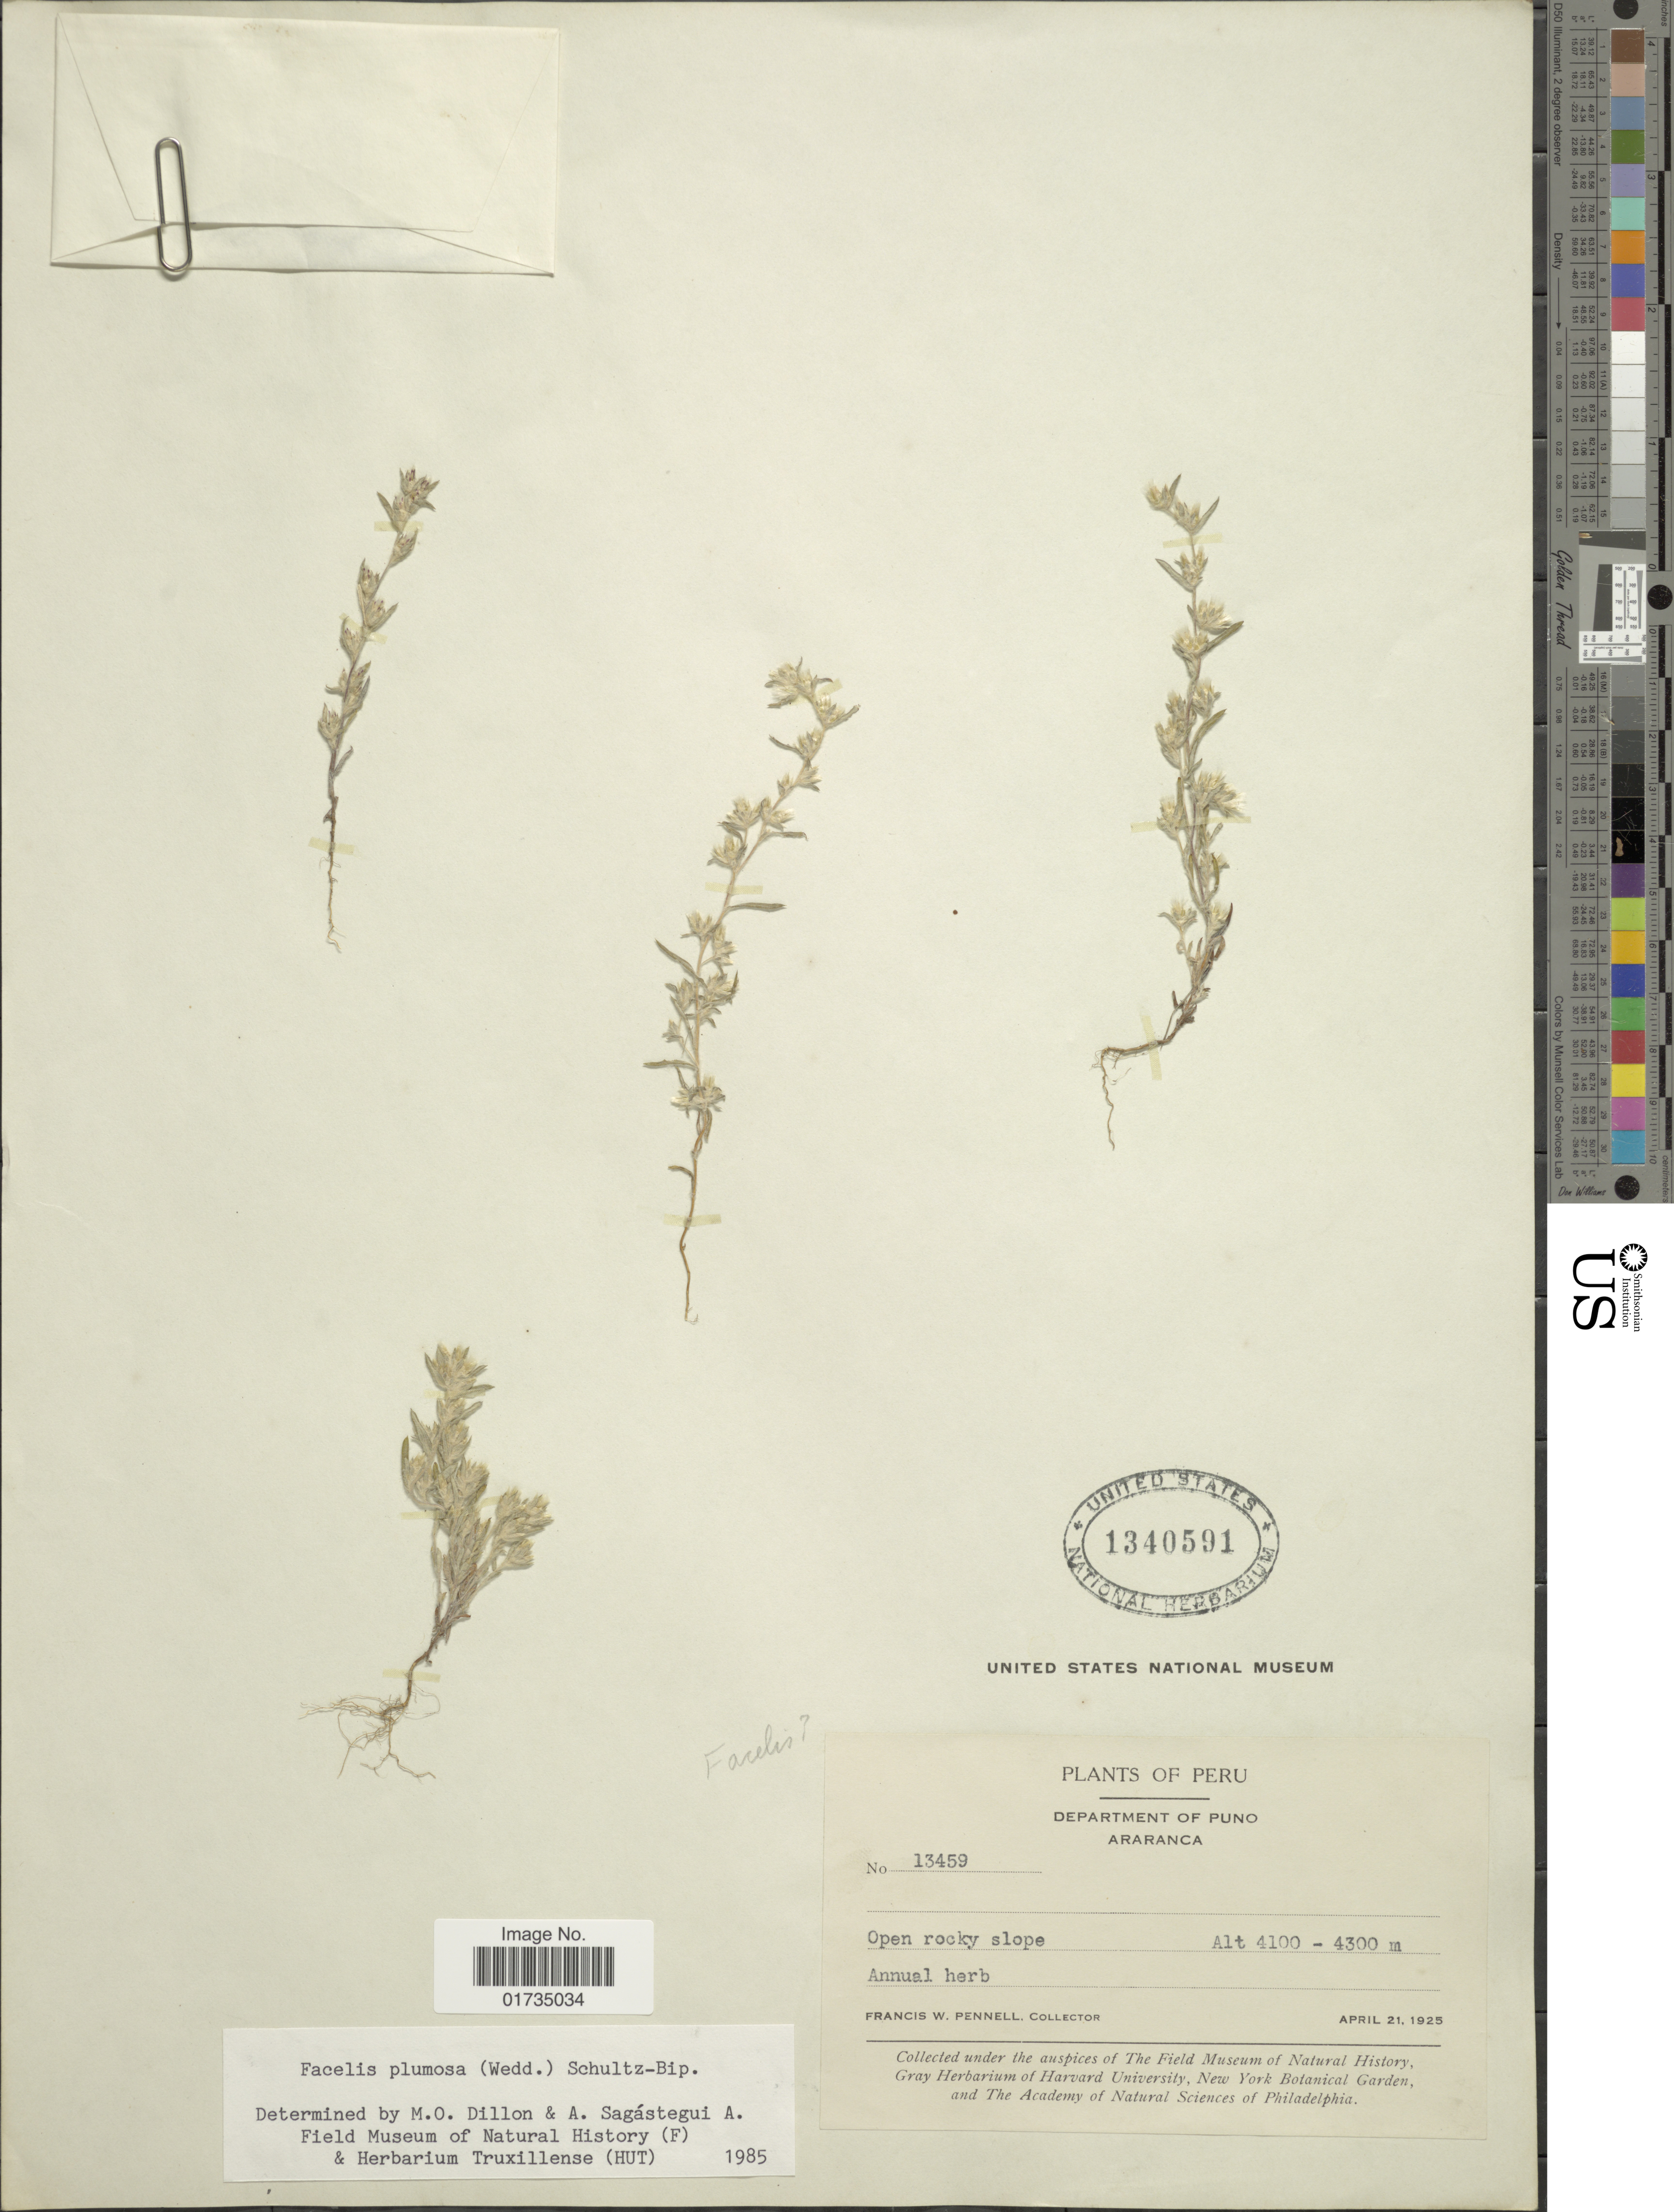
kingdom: Plantae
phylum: Tracheophyta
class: Magnoliopsida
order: Asterales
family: Asteraceae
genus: Facelis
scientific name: Facelis plumosa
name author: (Wedd.) Sch. Bip.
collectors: F. W. Pennell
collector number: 13459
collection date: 1925-04-21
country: Peru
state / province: Puno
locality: Peru. Department of Puno, Araranca. open rocky slope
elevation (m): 4100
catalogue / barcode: US 1340591